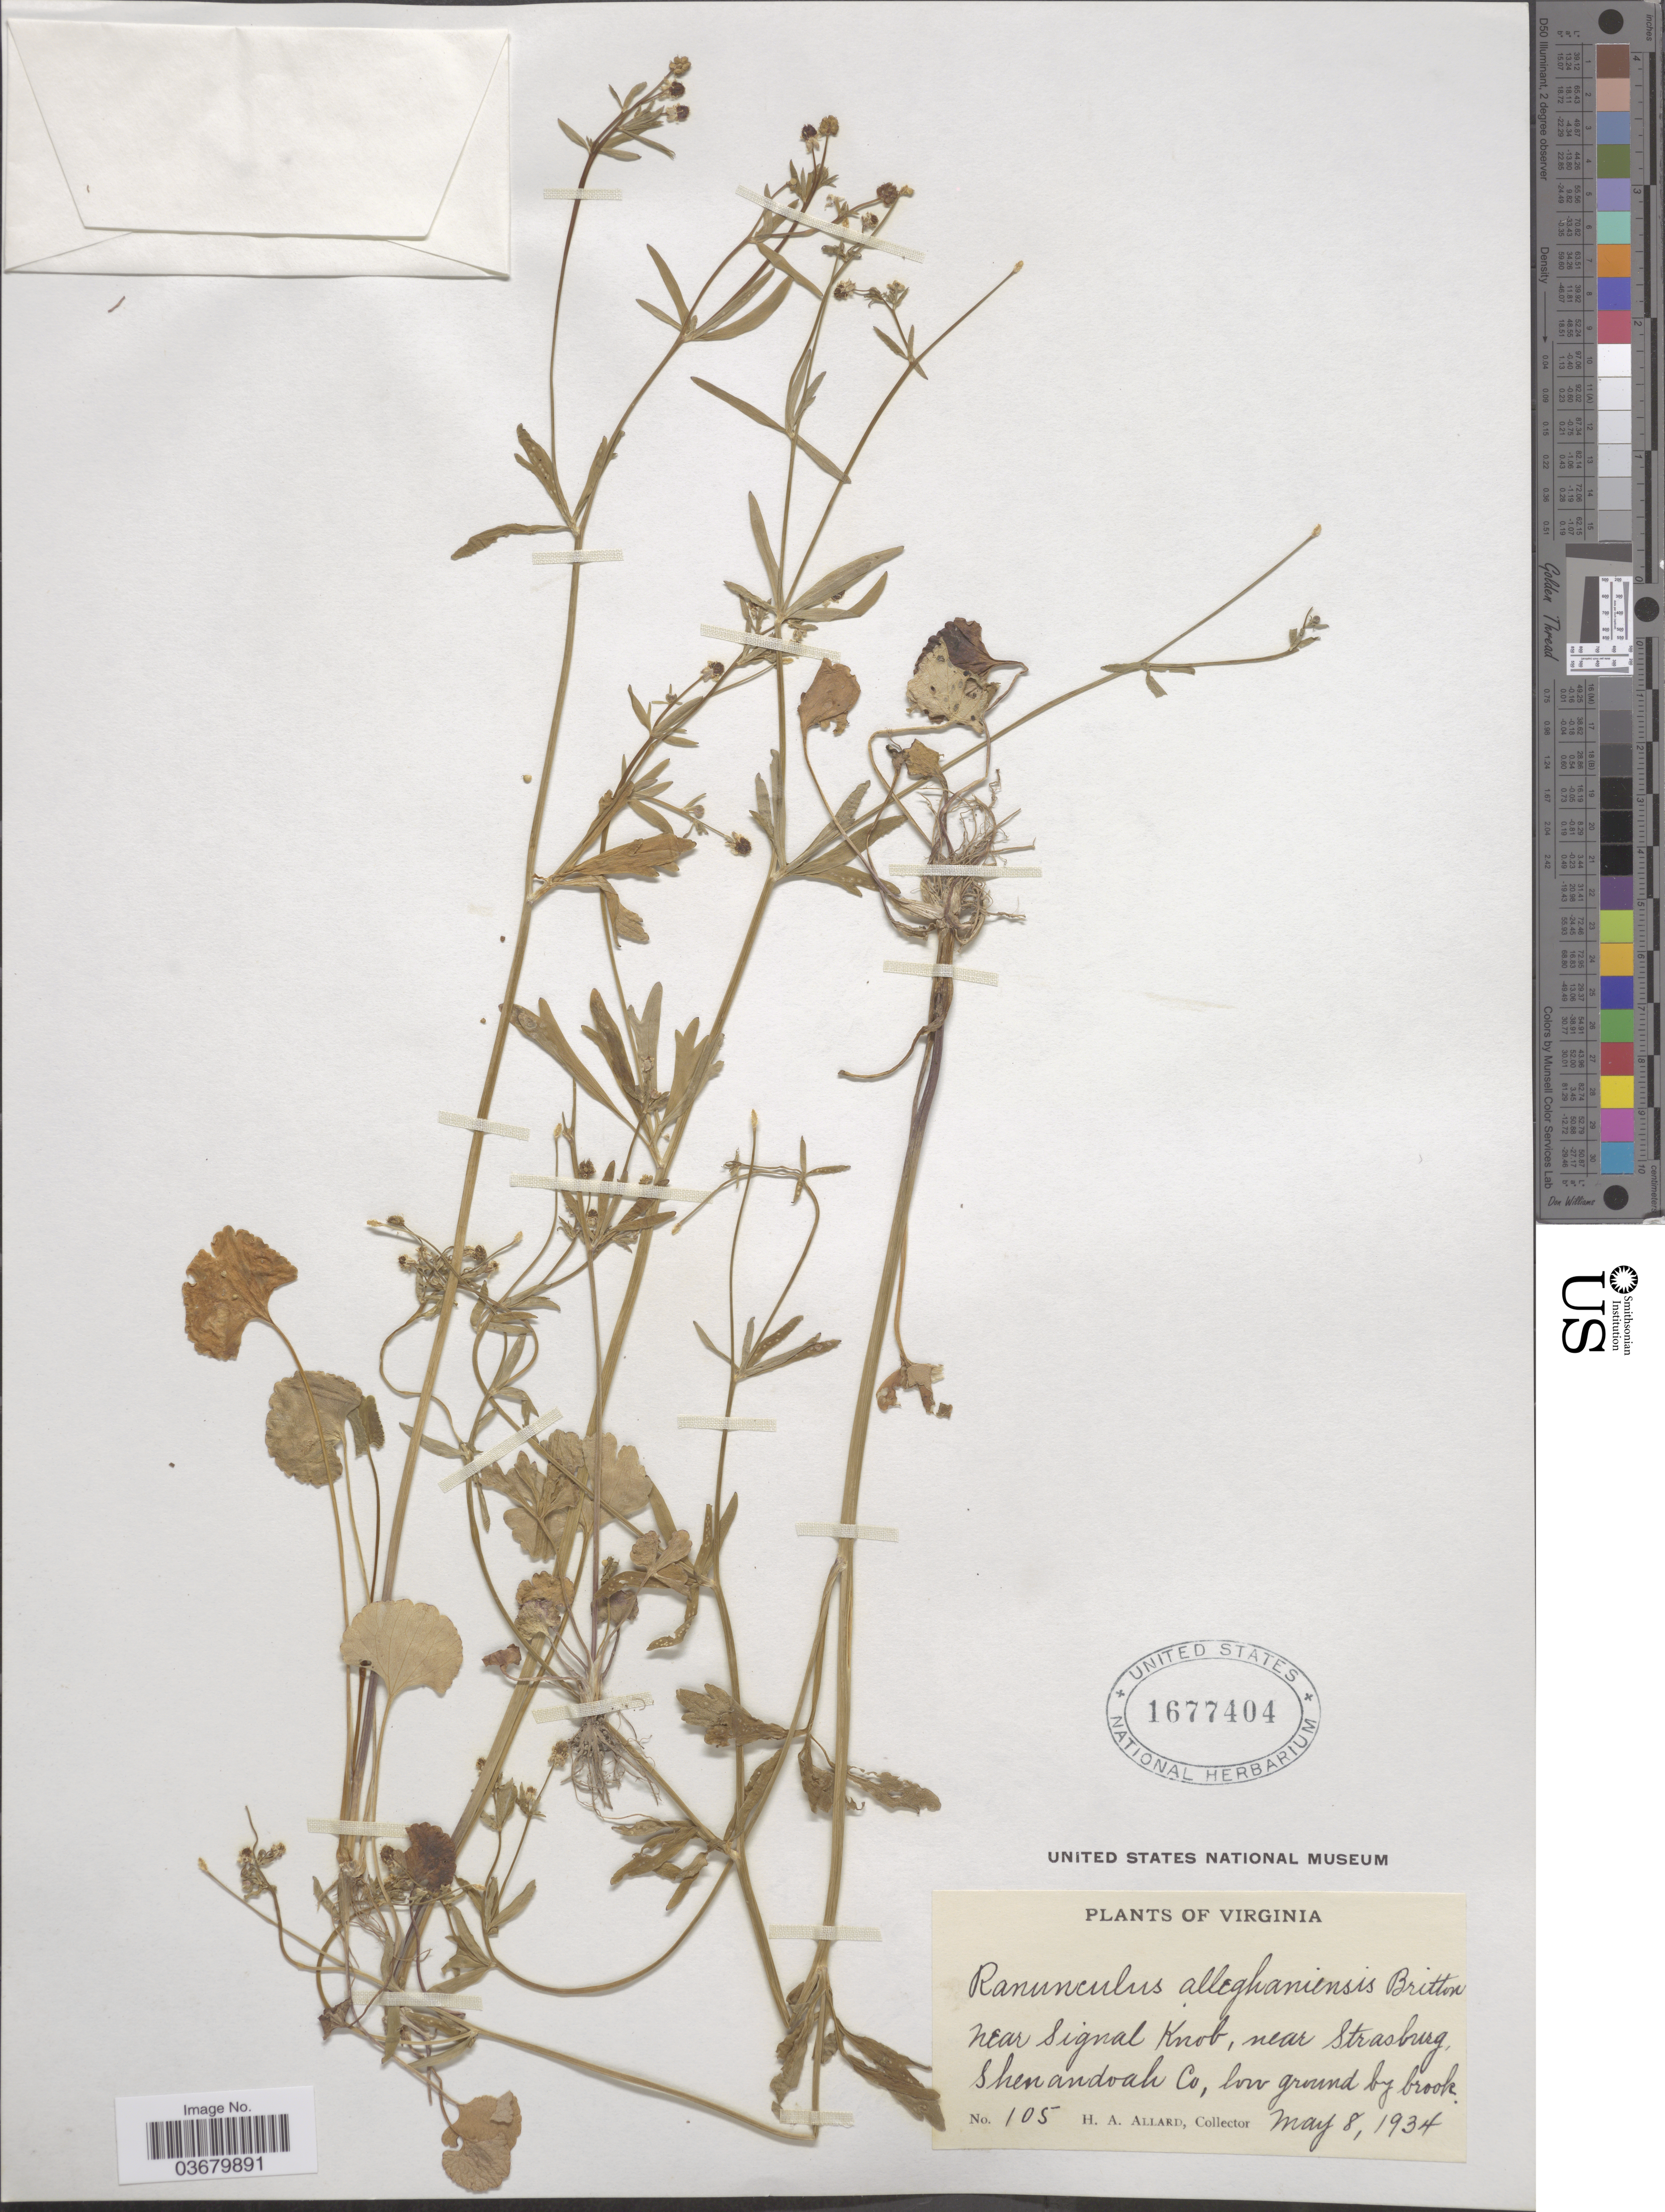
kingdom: Plantae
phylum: Tracheophyta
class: Magnoliopsida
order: Ranunculales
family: Ranunculaceae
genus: Ranunculus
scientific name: Ranunculus allegheniensis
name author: Britton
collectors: H. A. Allard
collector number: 105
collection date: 1934-05-08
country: United States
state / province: Virginia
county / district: Shenandoah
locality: Near Signal Knob, near Strasburg, Shenandoah Co.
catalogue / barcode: US 1677404